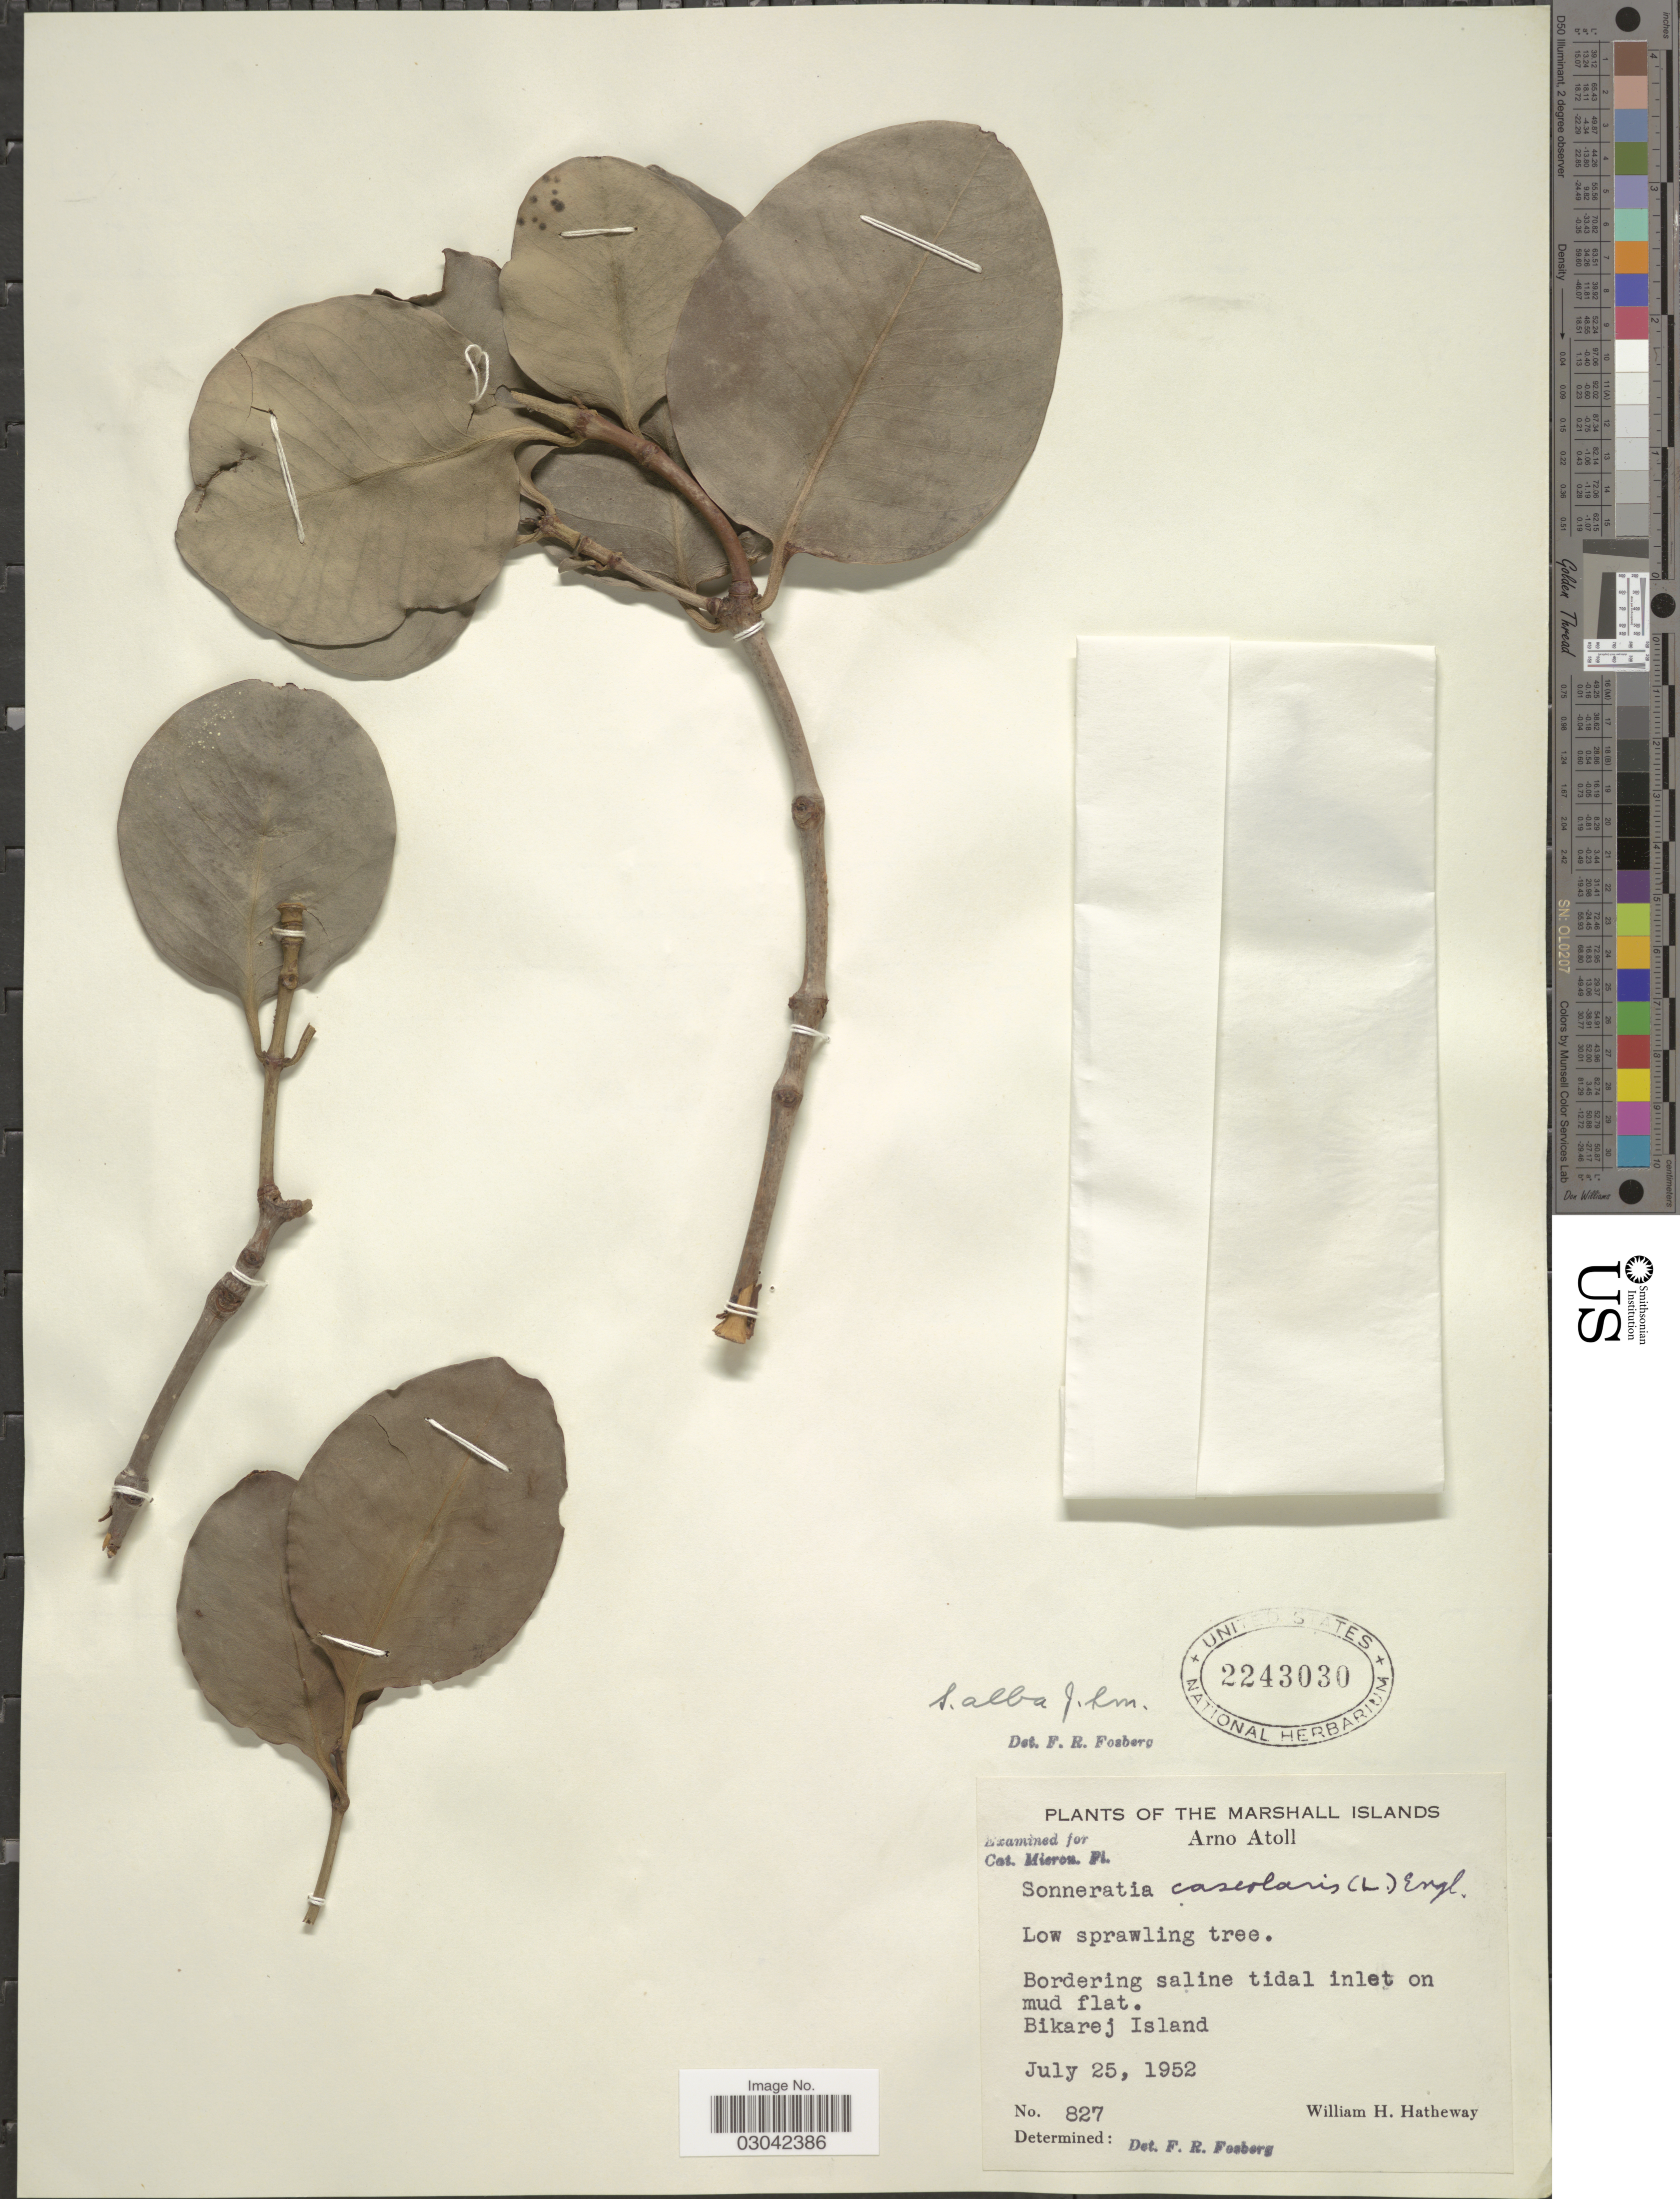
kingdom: Plantae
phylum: Tracheophyta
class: Magnoliopsida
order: Myrtales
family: Lythraceae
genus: Sonneratia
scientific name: Sonneratia alba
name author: Sm.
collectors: W. H. Hatheway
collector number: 827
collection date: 1952-07-25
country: Marshall Islands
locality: Marshall Islands. Arno Atoll. Bordering saline tidal inlet on mud flat. Bikarej Island.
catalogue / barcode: US 2243030